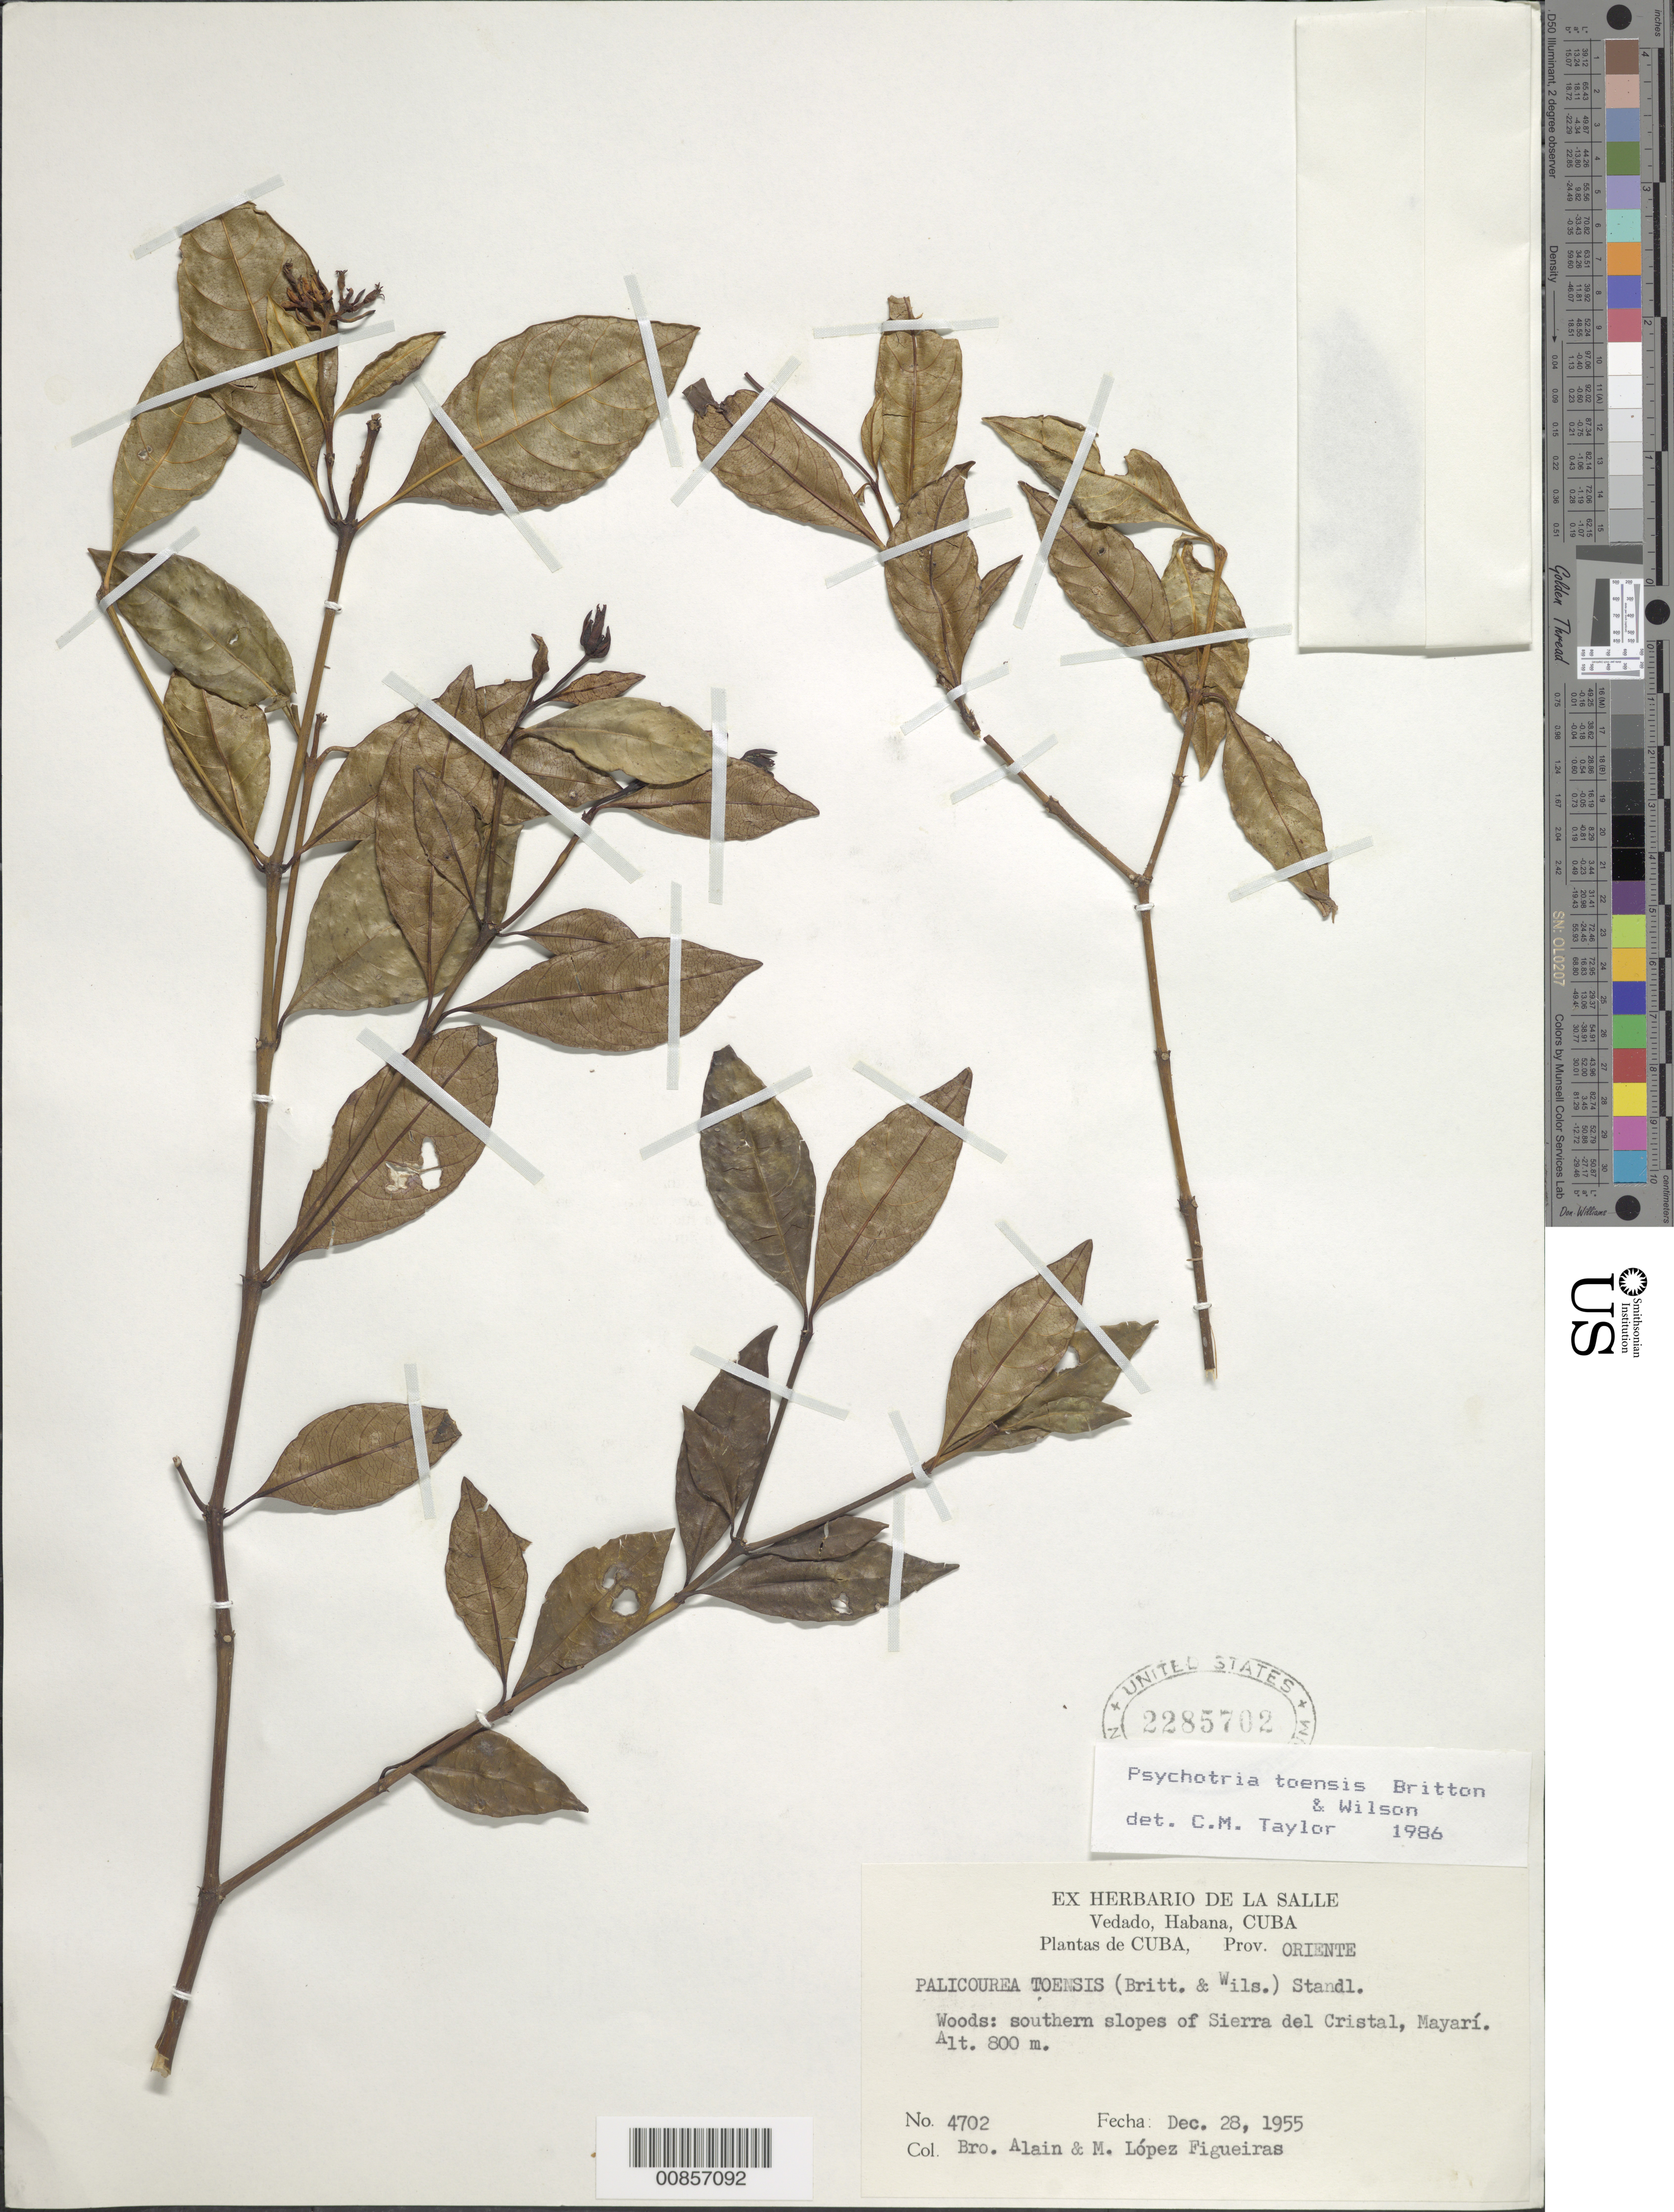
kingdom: Plantae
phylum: Tracheophyta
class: Magnoliopsida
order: Gentianales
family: Rubiaceae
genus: Psychotria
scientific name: Psychotria toensis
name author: Britton & P. Wilson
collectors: A. H. Liogier & M. López Figueiras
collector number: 4702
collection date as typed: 28 Dec 1955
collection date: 1955-12-28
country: Cuba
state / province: Oriente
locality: Southern slopes of Sierra del Cristal, Mayarí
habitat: Woods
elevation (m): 800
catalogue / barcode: US 2285702